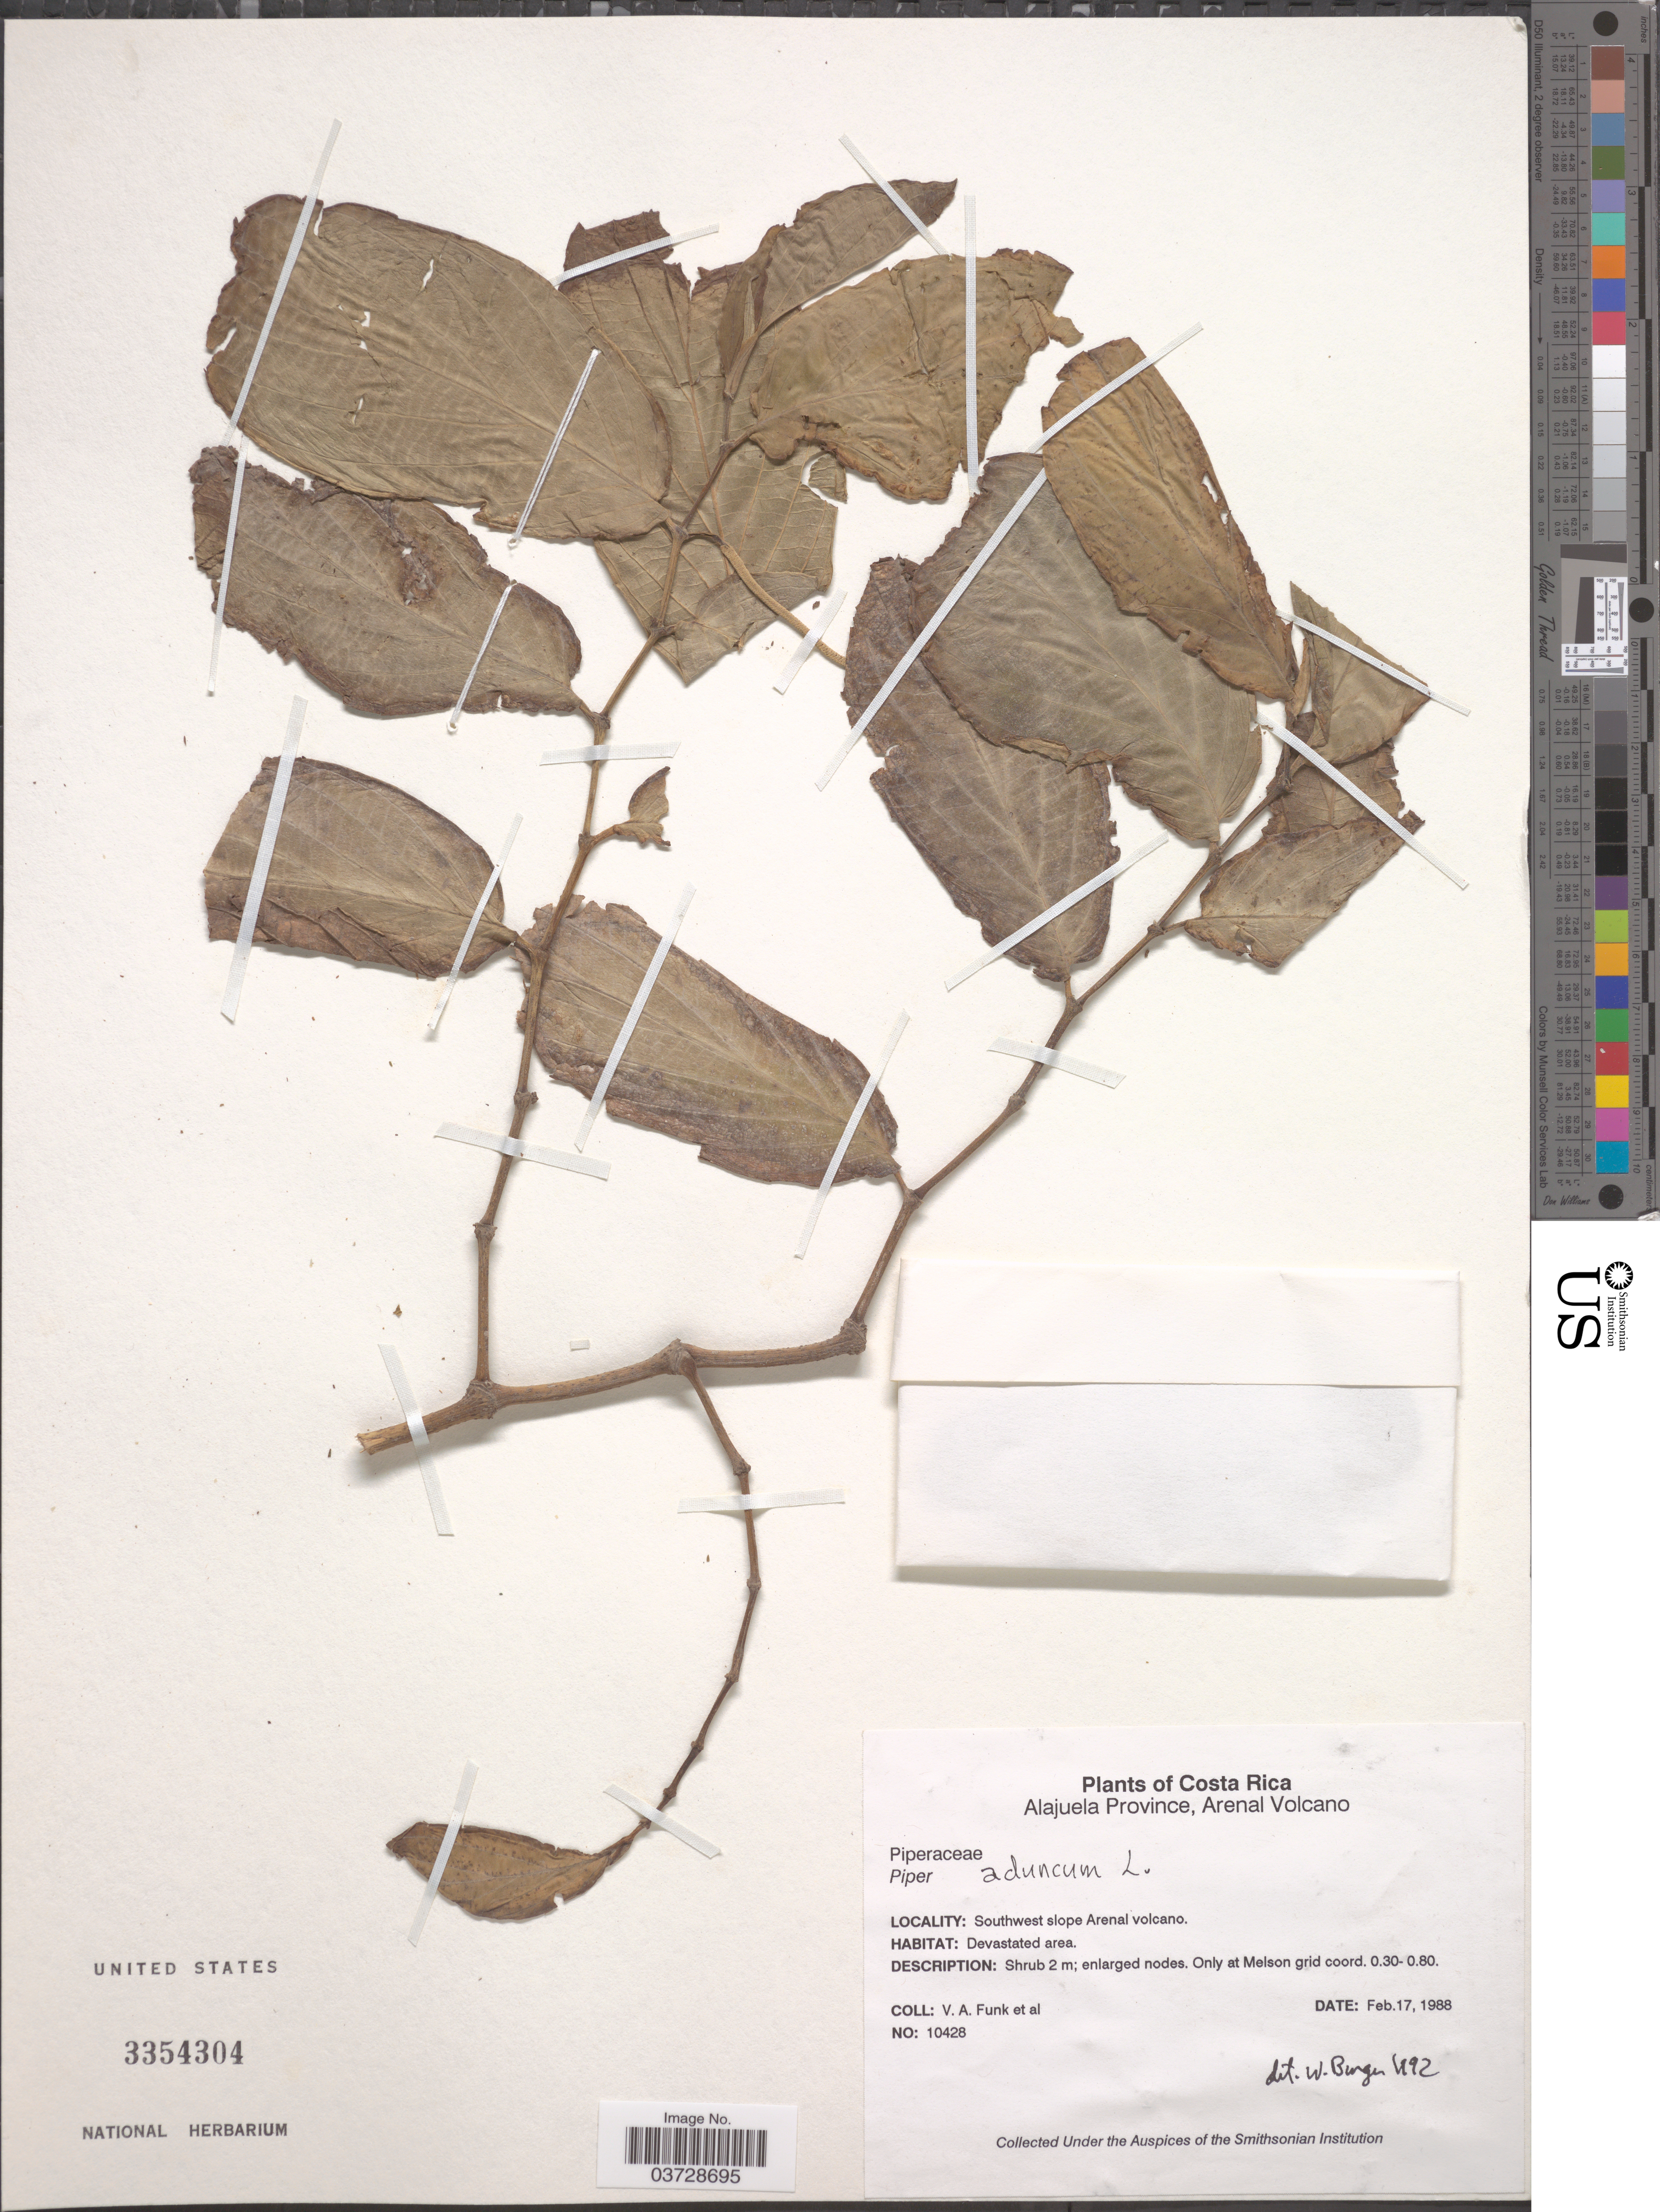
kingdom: Plantae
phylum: Tracheophyta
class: Magnoliopsida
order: Piperales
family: Piperaceae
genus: Piper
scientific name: Piper aduncum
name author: L.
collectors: V. Funk & et al.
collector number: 10428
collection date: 1988-02-17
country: Costa Rica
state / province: Alajuela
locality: Arenal Volcano. Southwest slope Arenal volcano.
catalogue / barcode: US 3354304